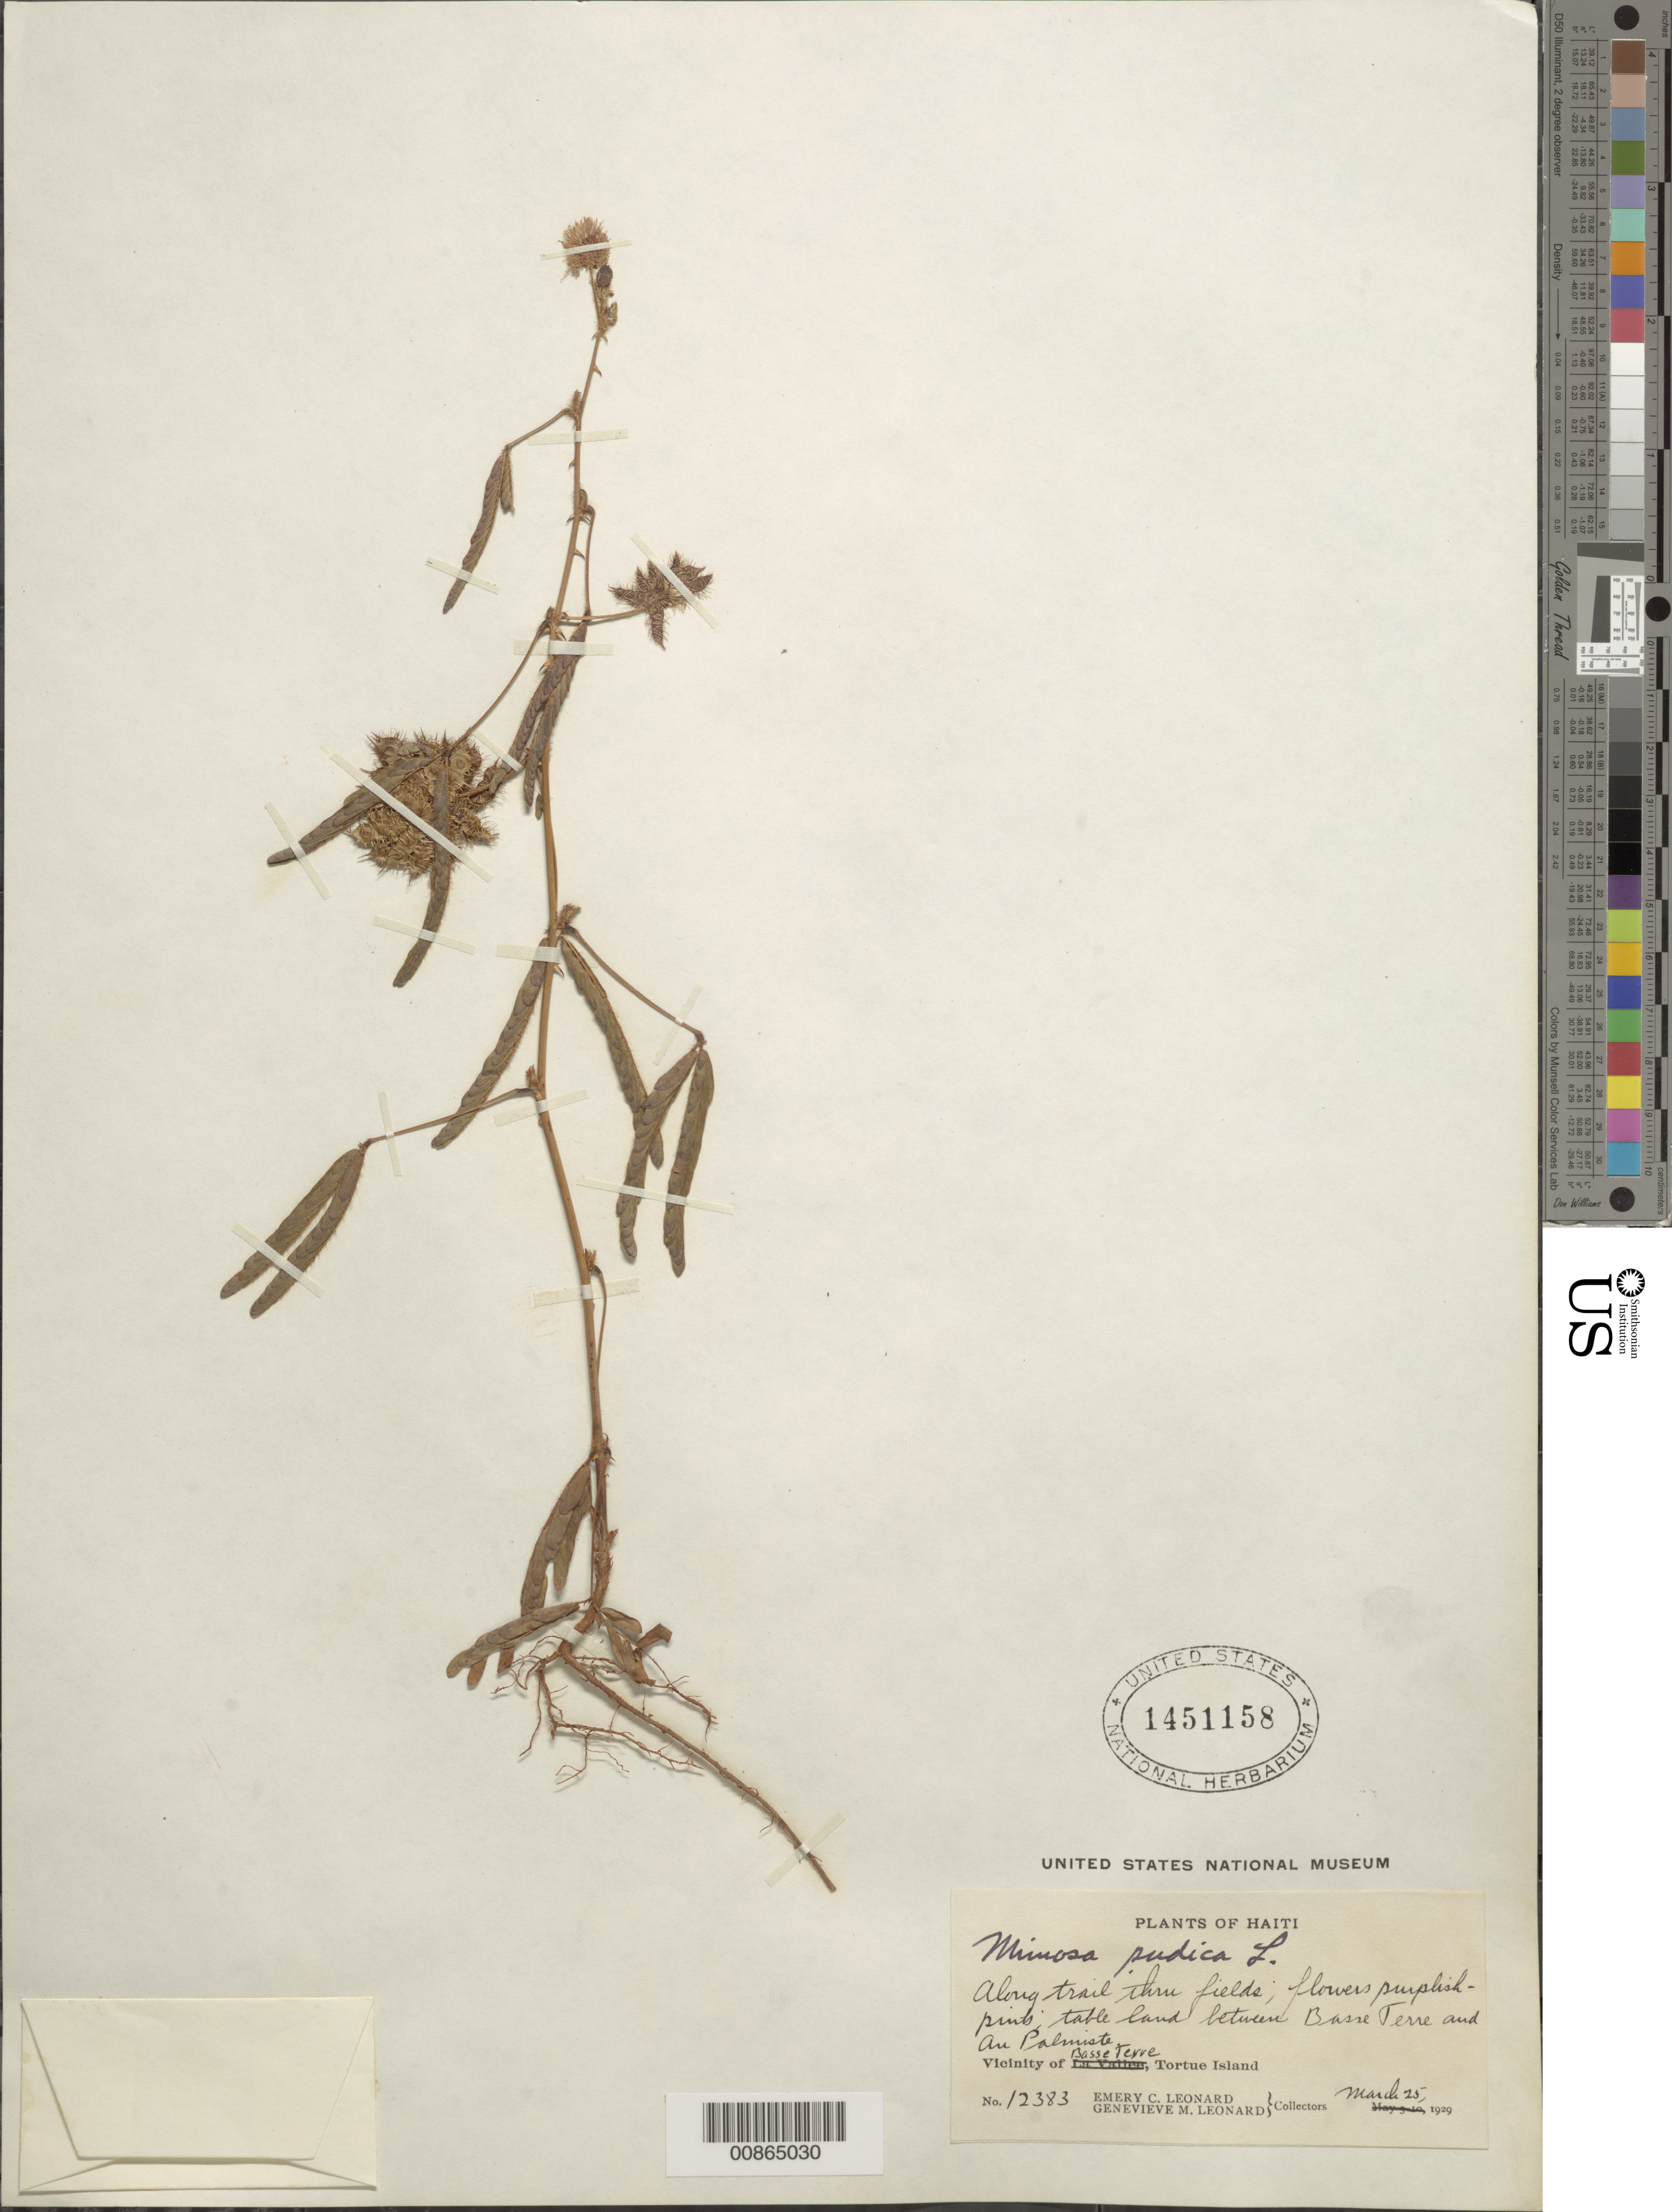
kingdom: Plantae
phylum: Tracheophyta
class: Magnoliopsida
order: Fabales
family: Fabaceae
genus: Mimosa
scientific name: Mimosa pudica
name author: L.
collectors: E. C. Leonard & G. M. Leonard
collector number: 12383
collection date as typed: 25 Mar 1929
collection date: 1929-03-25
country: Haiti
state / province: Nord-Óuest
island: Île de la Tortue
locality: Vicinity of Basse Terre, Tortue Island. Table land between Basse Terre and Au Palmiste.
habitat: Along trail thru fields.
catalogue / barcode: US 1451158